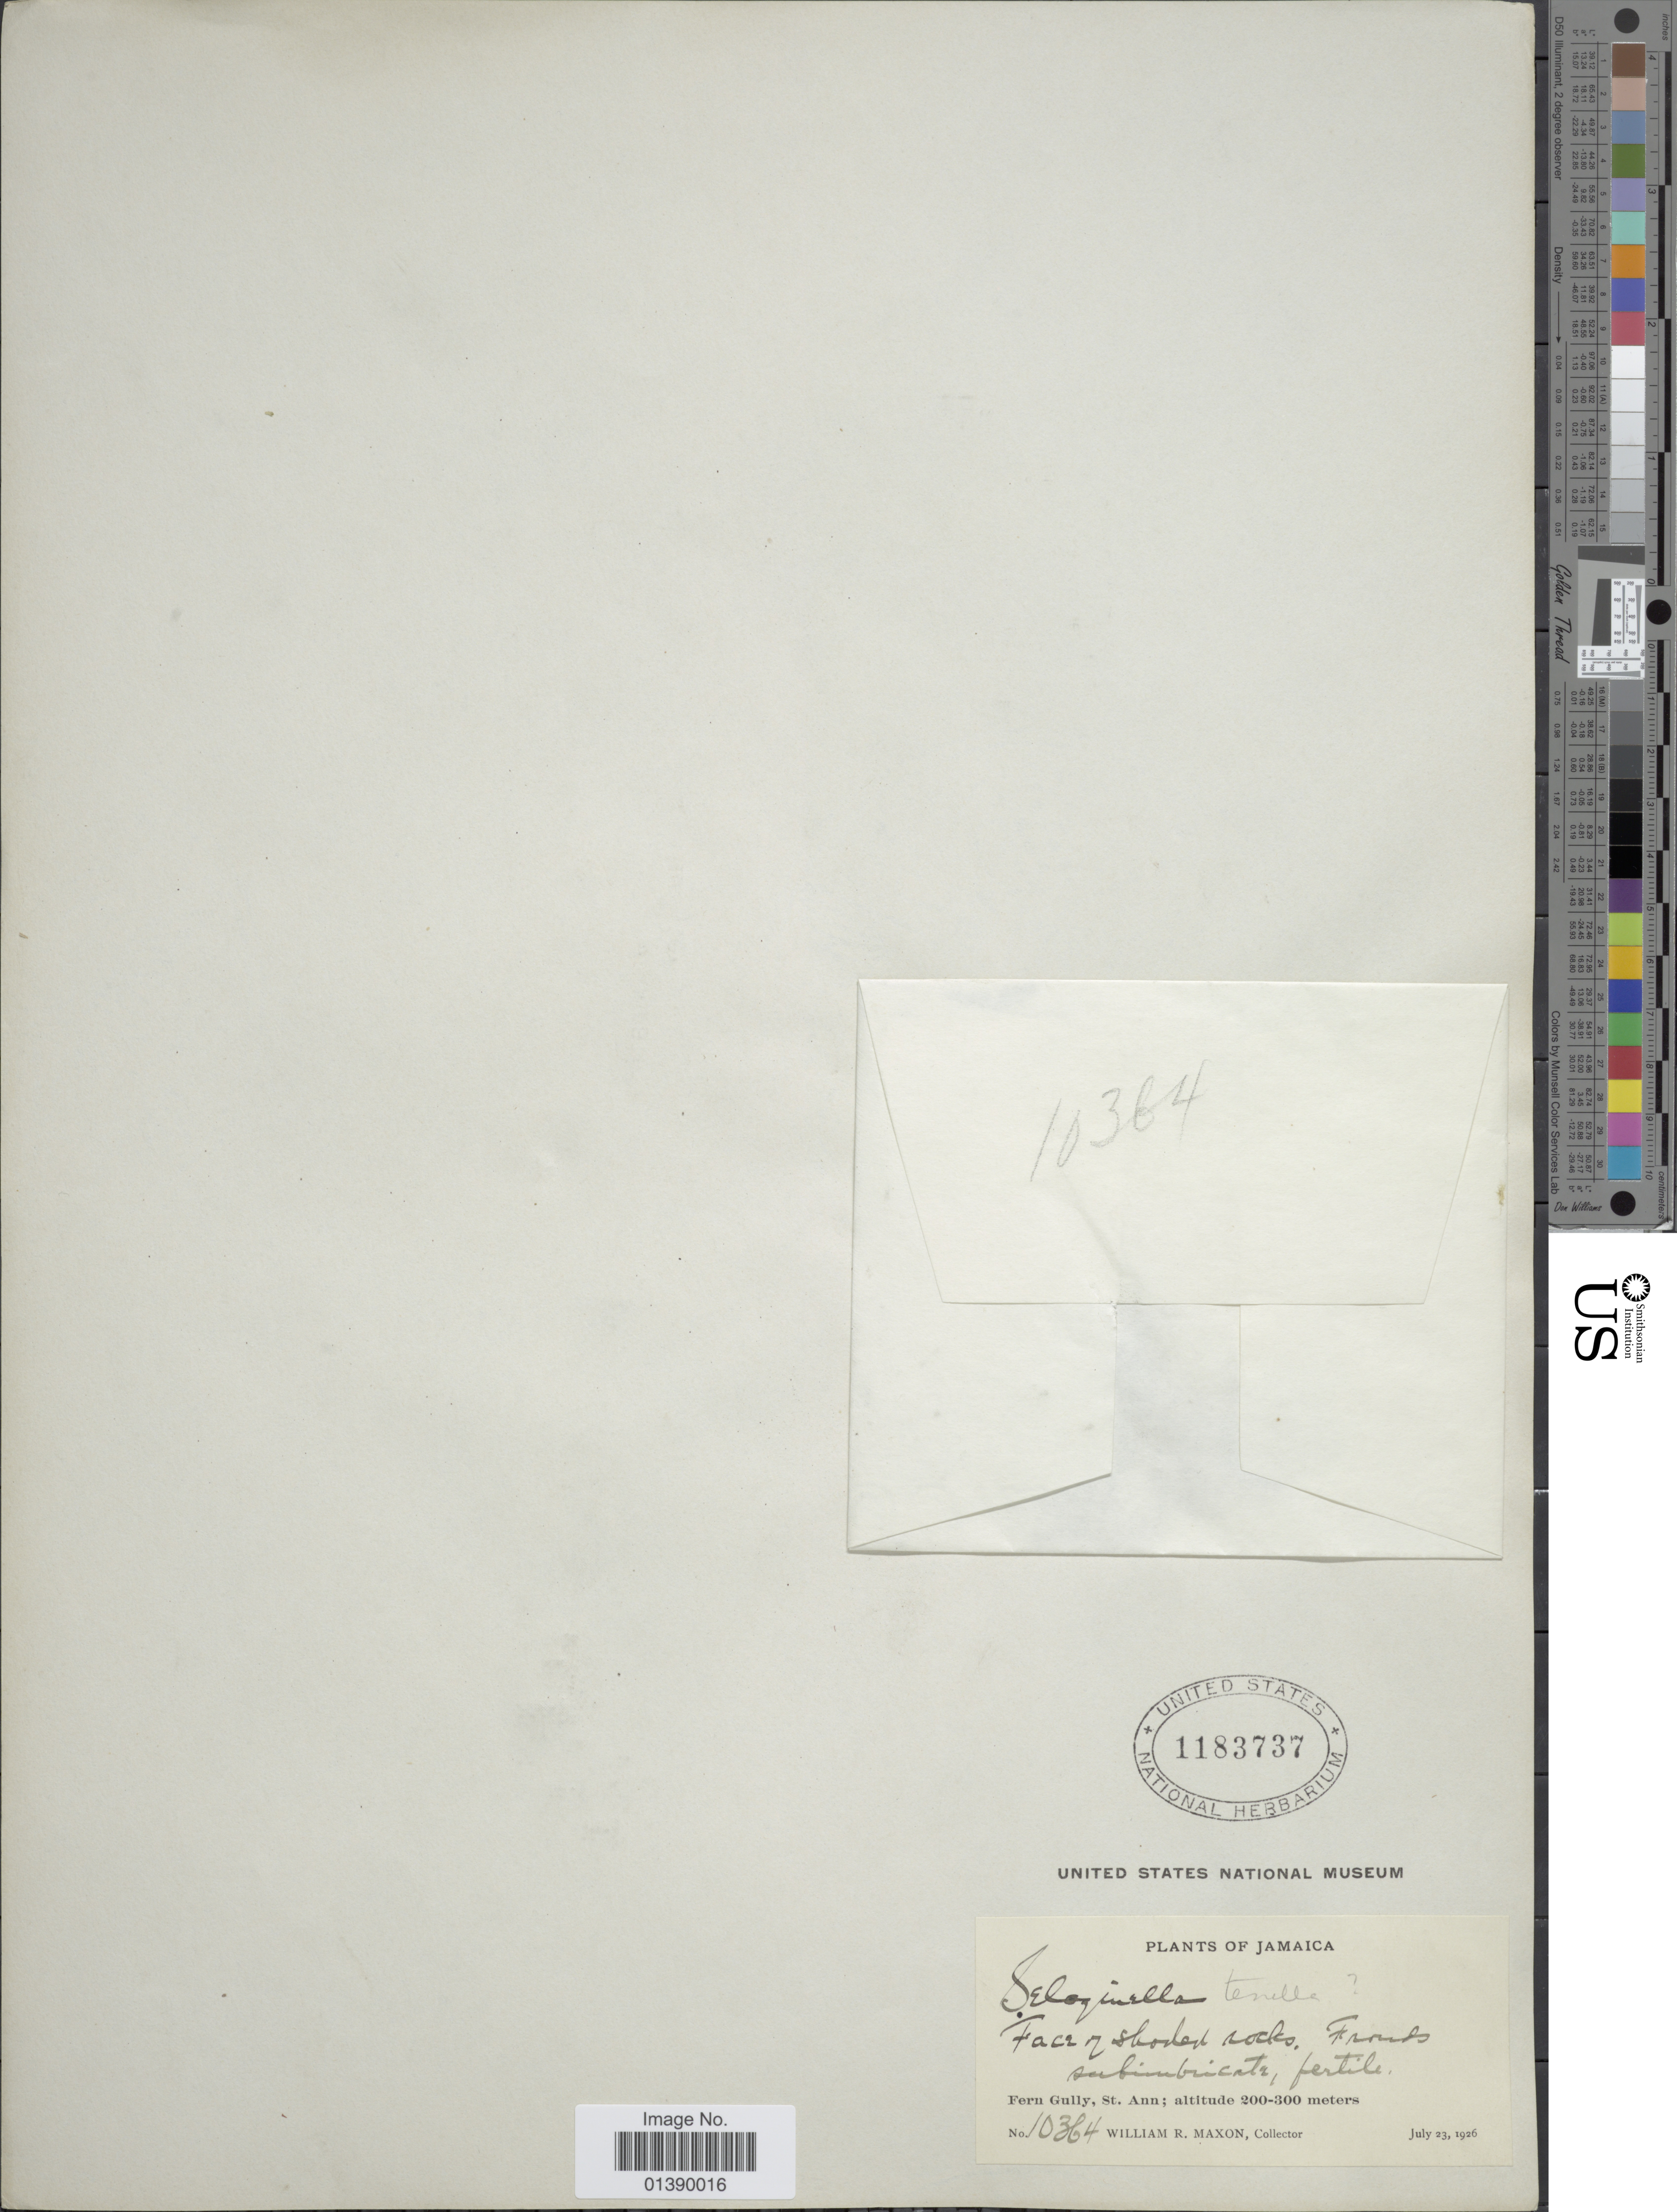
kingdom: Plantae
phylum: Tracheophyta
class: Lycopodiopsida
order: Selaginellales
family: Selaginellaceae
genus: Selaginella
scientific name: Selaginella tenella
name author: (P. Beauv.) Spring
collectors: W. R. Maxon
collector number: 10364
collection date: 1926-07-23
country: Jamaica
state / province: Saint Ann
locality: Fern Gully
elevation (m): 200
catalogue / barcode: US 1183737